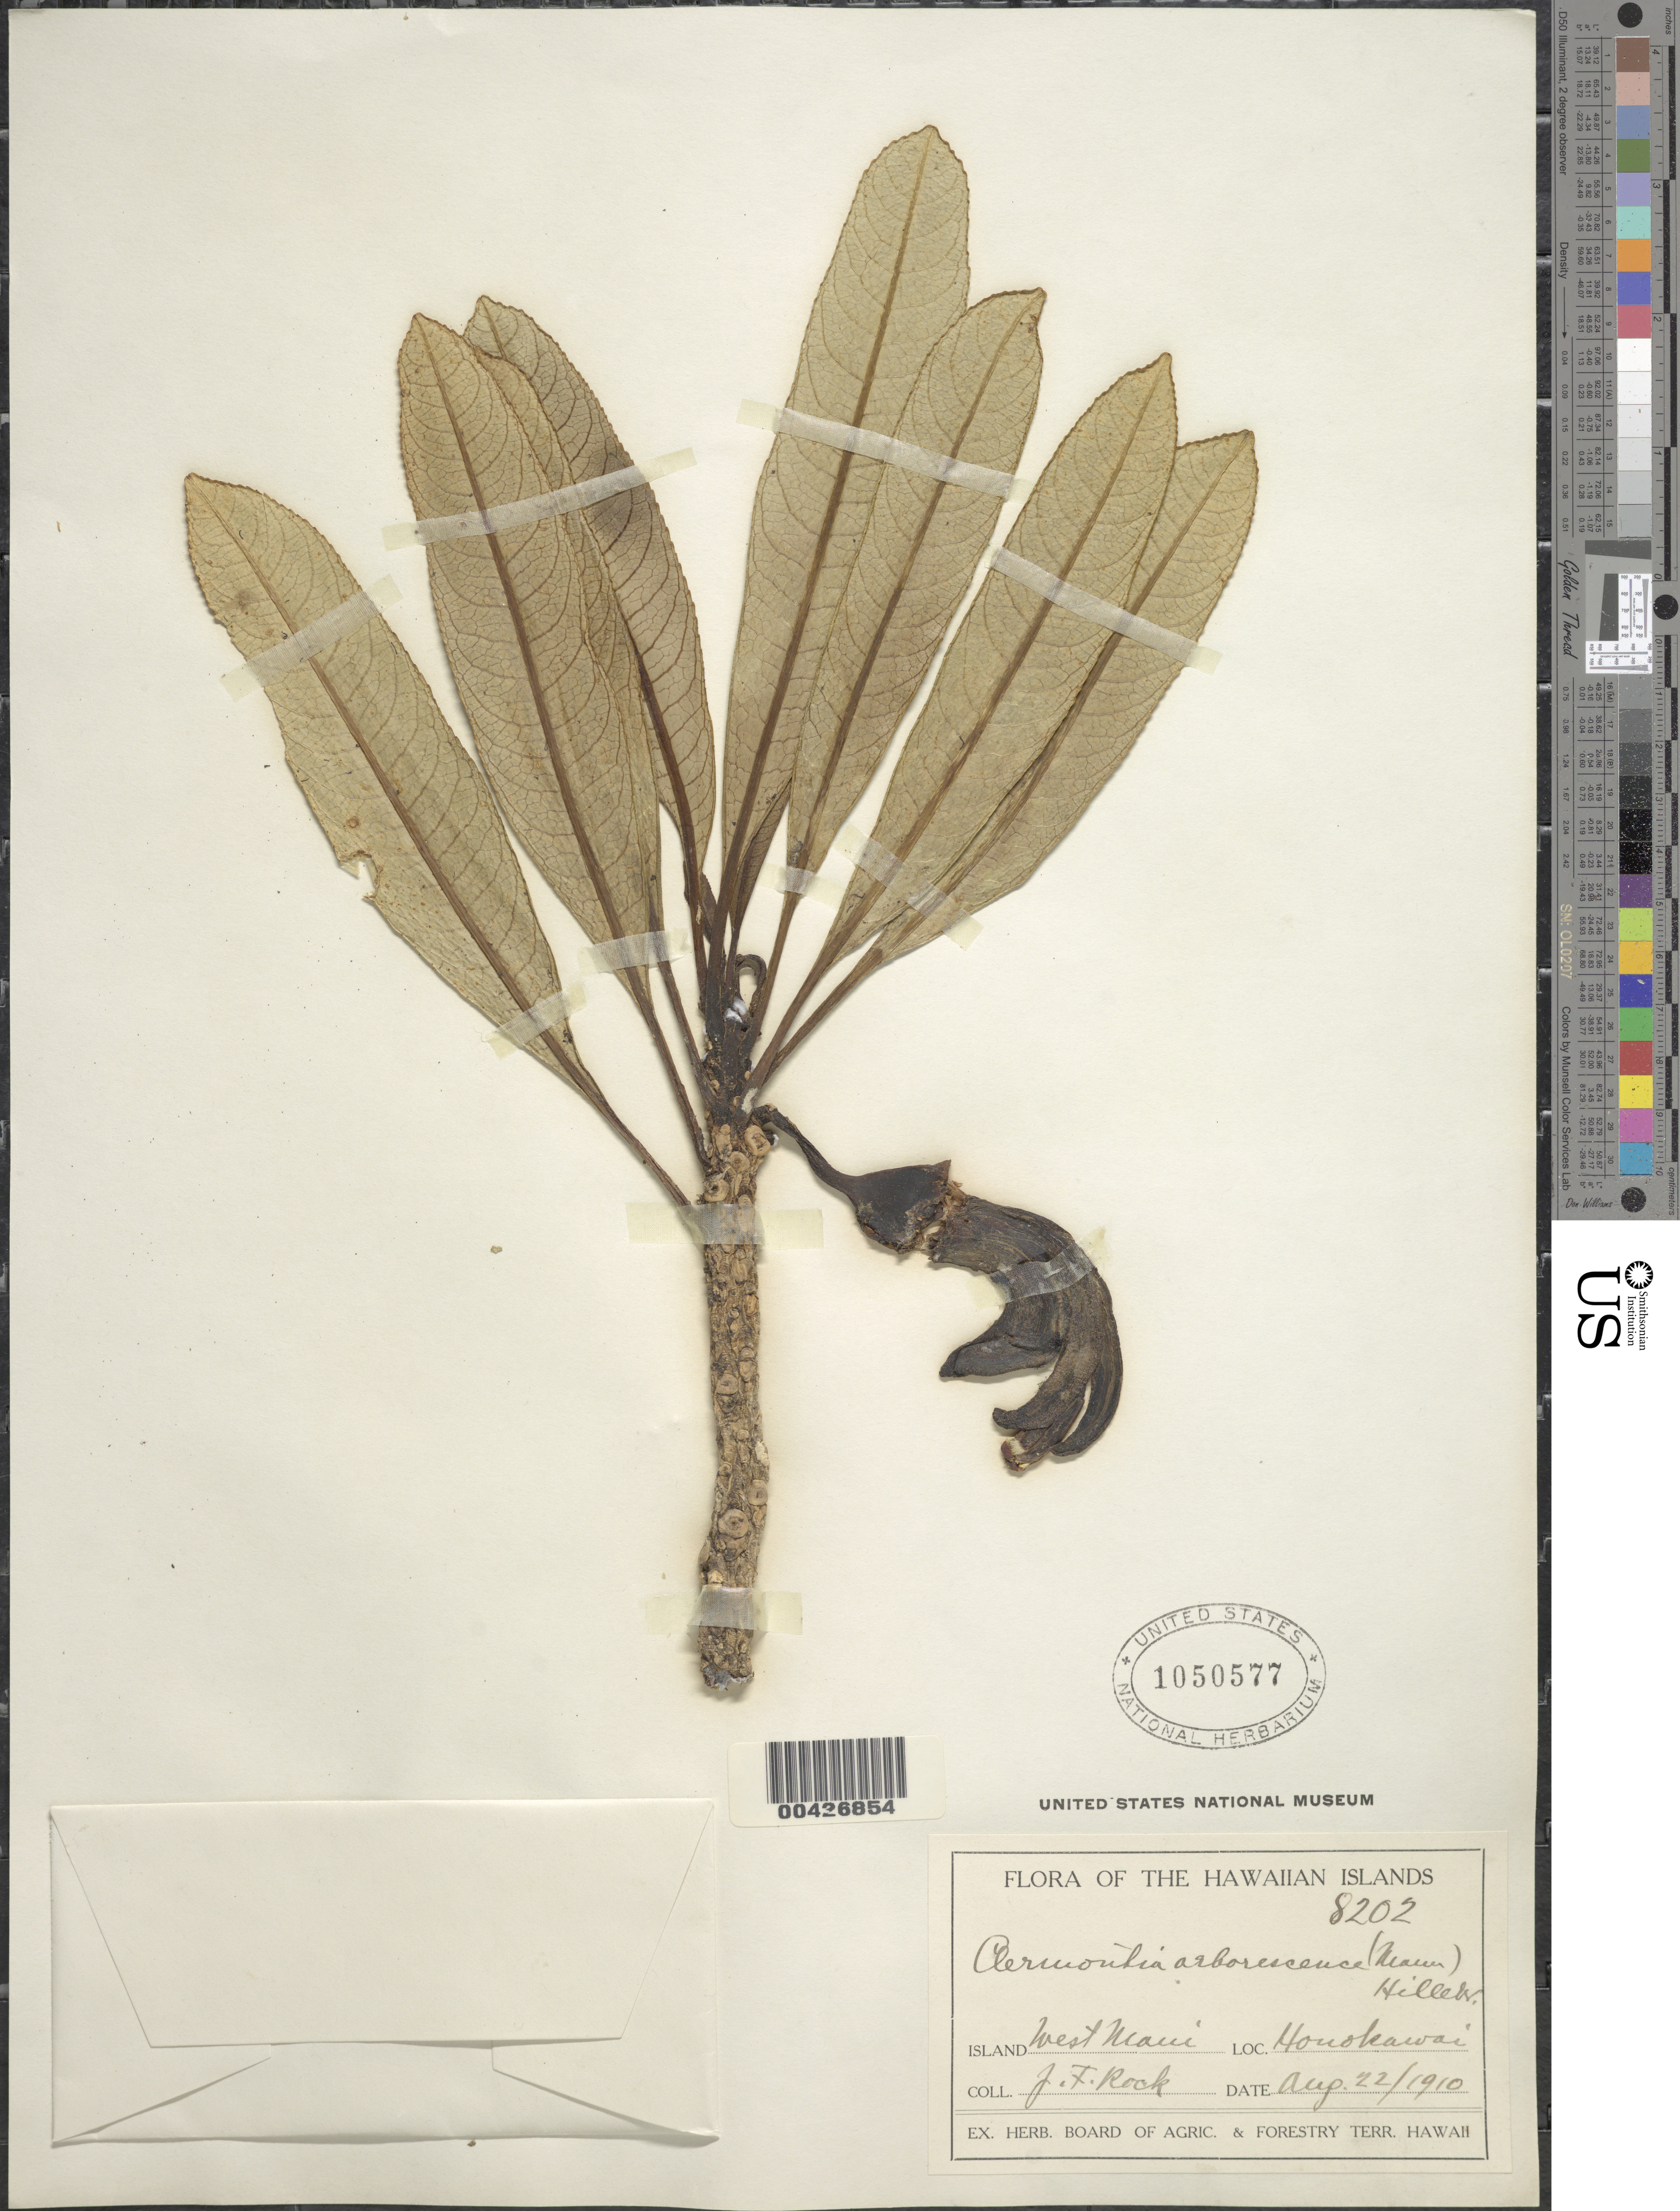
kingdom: Plantae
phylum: Tracheophyta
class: Magnoliopsida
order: Asterales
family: Campanulaceae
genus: Clermontia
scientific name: Clermontia arborescens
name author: (H. Mann) Hillebr.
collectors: J. F. Rock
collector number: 8202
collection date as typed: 22 Aug 1910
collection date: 1910-08-22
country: United States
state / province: Hawaii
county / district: Maui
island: Maui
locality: Honokowai, W Maui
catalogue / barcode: US 1050577